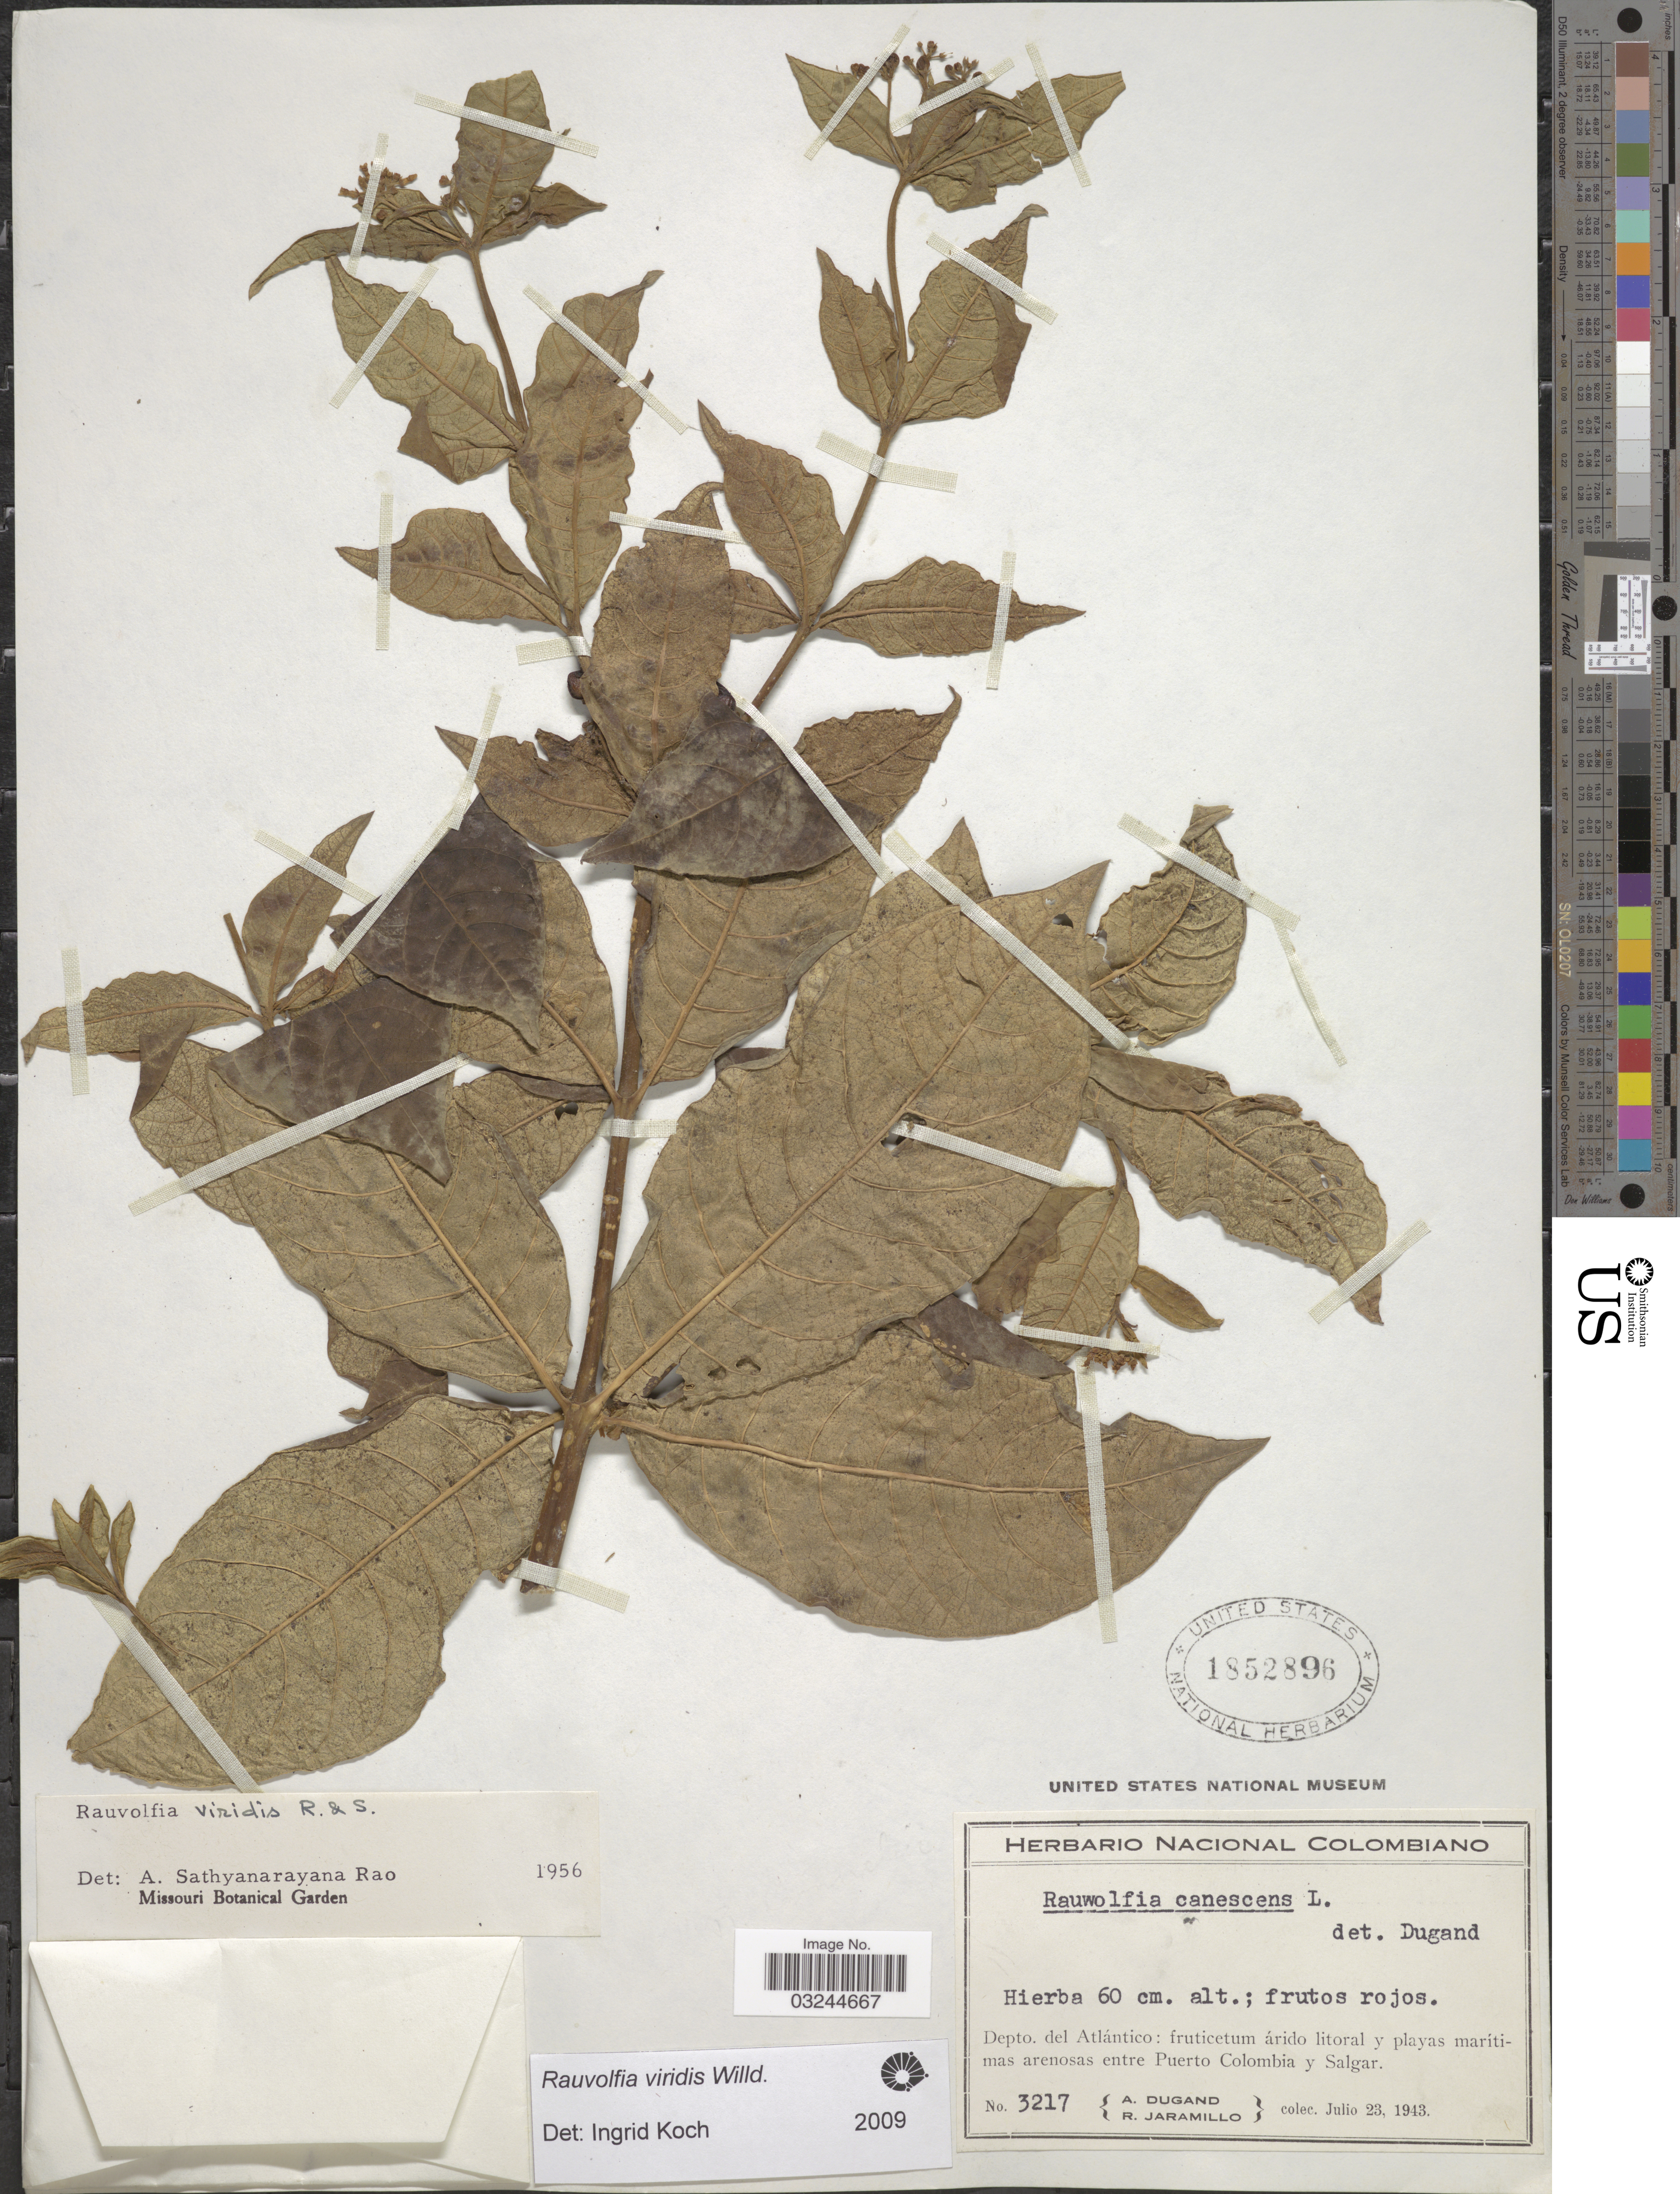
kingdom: Plantae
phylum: Tracheophyta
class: Magnoliopsida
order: Gentianales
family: Apocynaceae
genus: Rauvolfia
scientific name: Rauvolfia viridis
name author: Willd. ex Roem. & Schult.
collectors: A. Dugand & R. Jaramillo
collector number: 3217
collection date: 1943-07-23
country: Colombia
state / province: Atlántico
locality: Depto. del Atlántico: fruticetum árido litoral y playas marítimas arenosas entre Puerto Colombia y Salgar.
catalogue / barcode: US 1852896